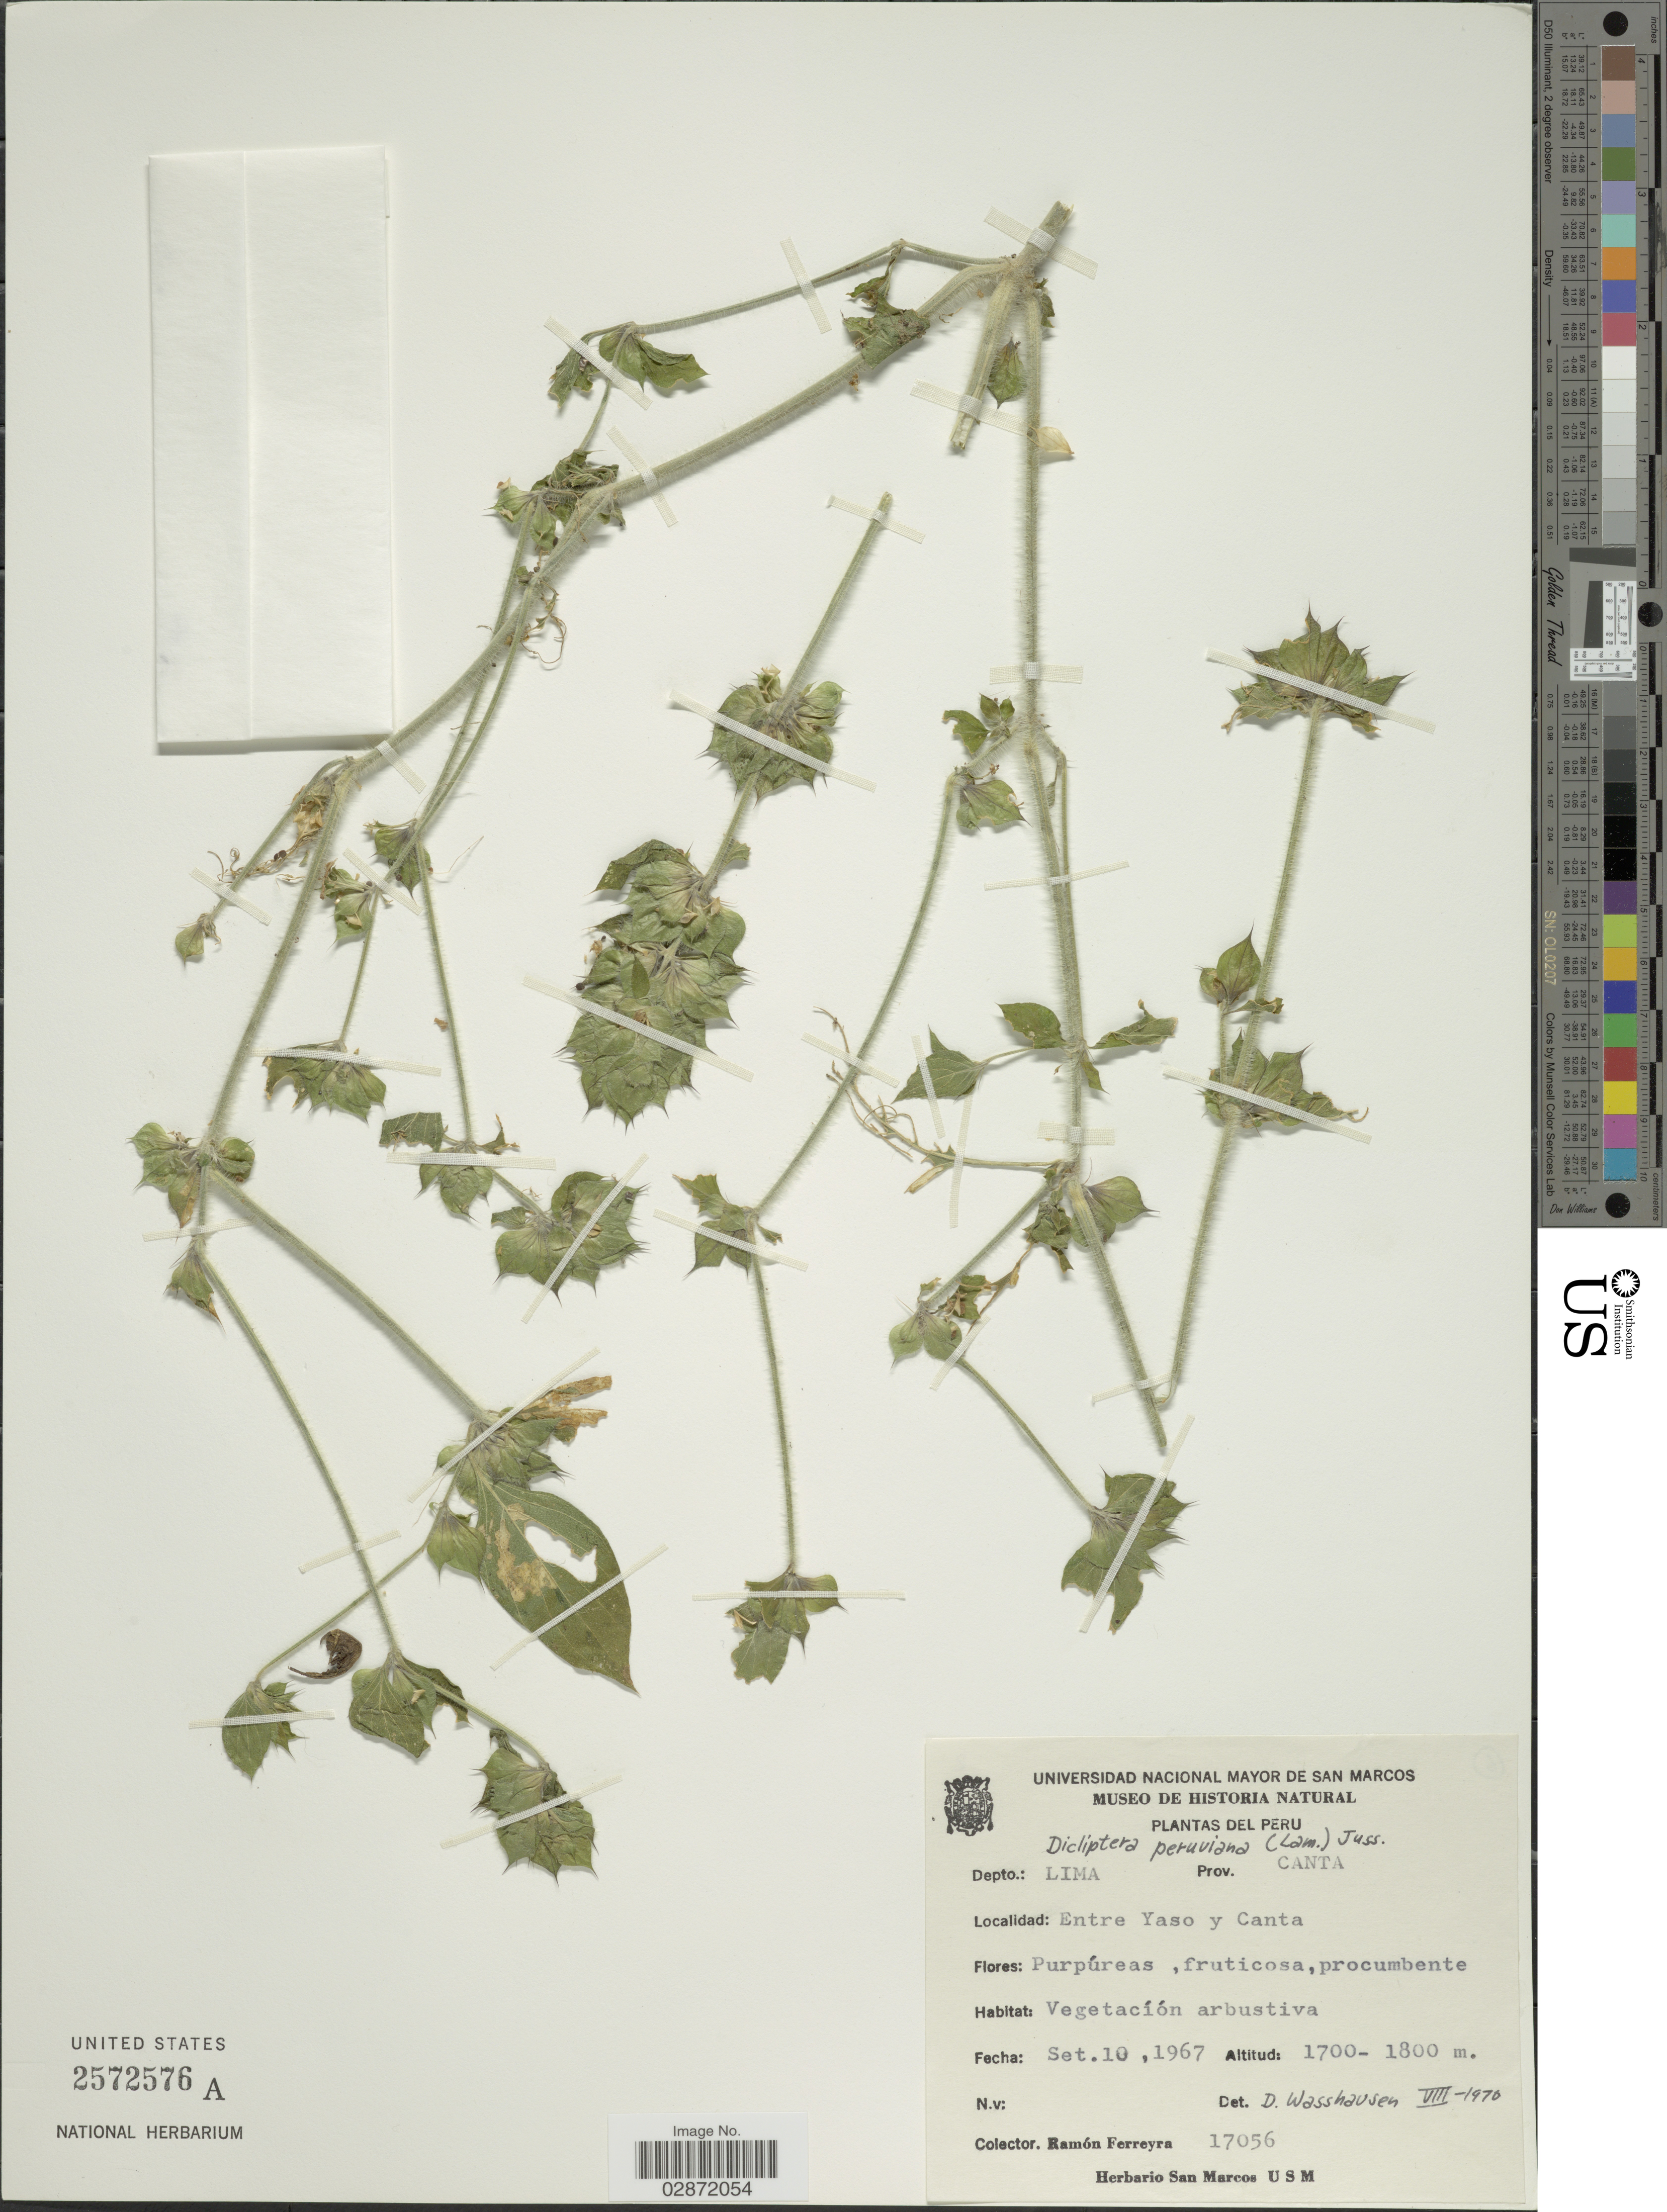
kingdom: Plantae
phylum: Tracheophyta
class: Magnoliopsida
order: Lamiales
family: Acanthaceae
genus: Dicliptera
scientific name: Dicliptera peruviana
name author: (Ruiz & Pav.) Juss.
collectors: R. A. Ferreyra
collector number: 17056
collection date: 1967-09-10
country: Peru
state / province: Lima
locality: Depto.: Lima. Prov. Canta. Entre Yaso y Canta.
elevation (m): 1700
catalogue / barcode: US 2572576A